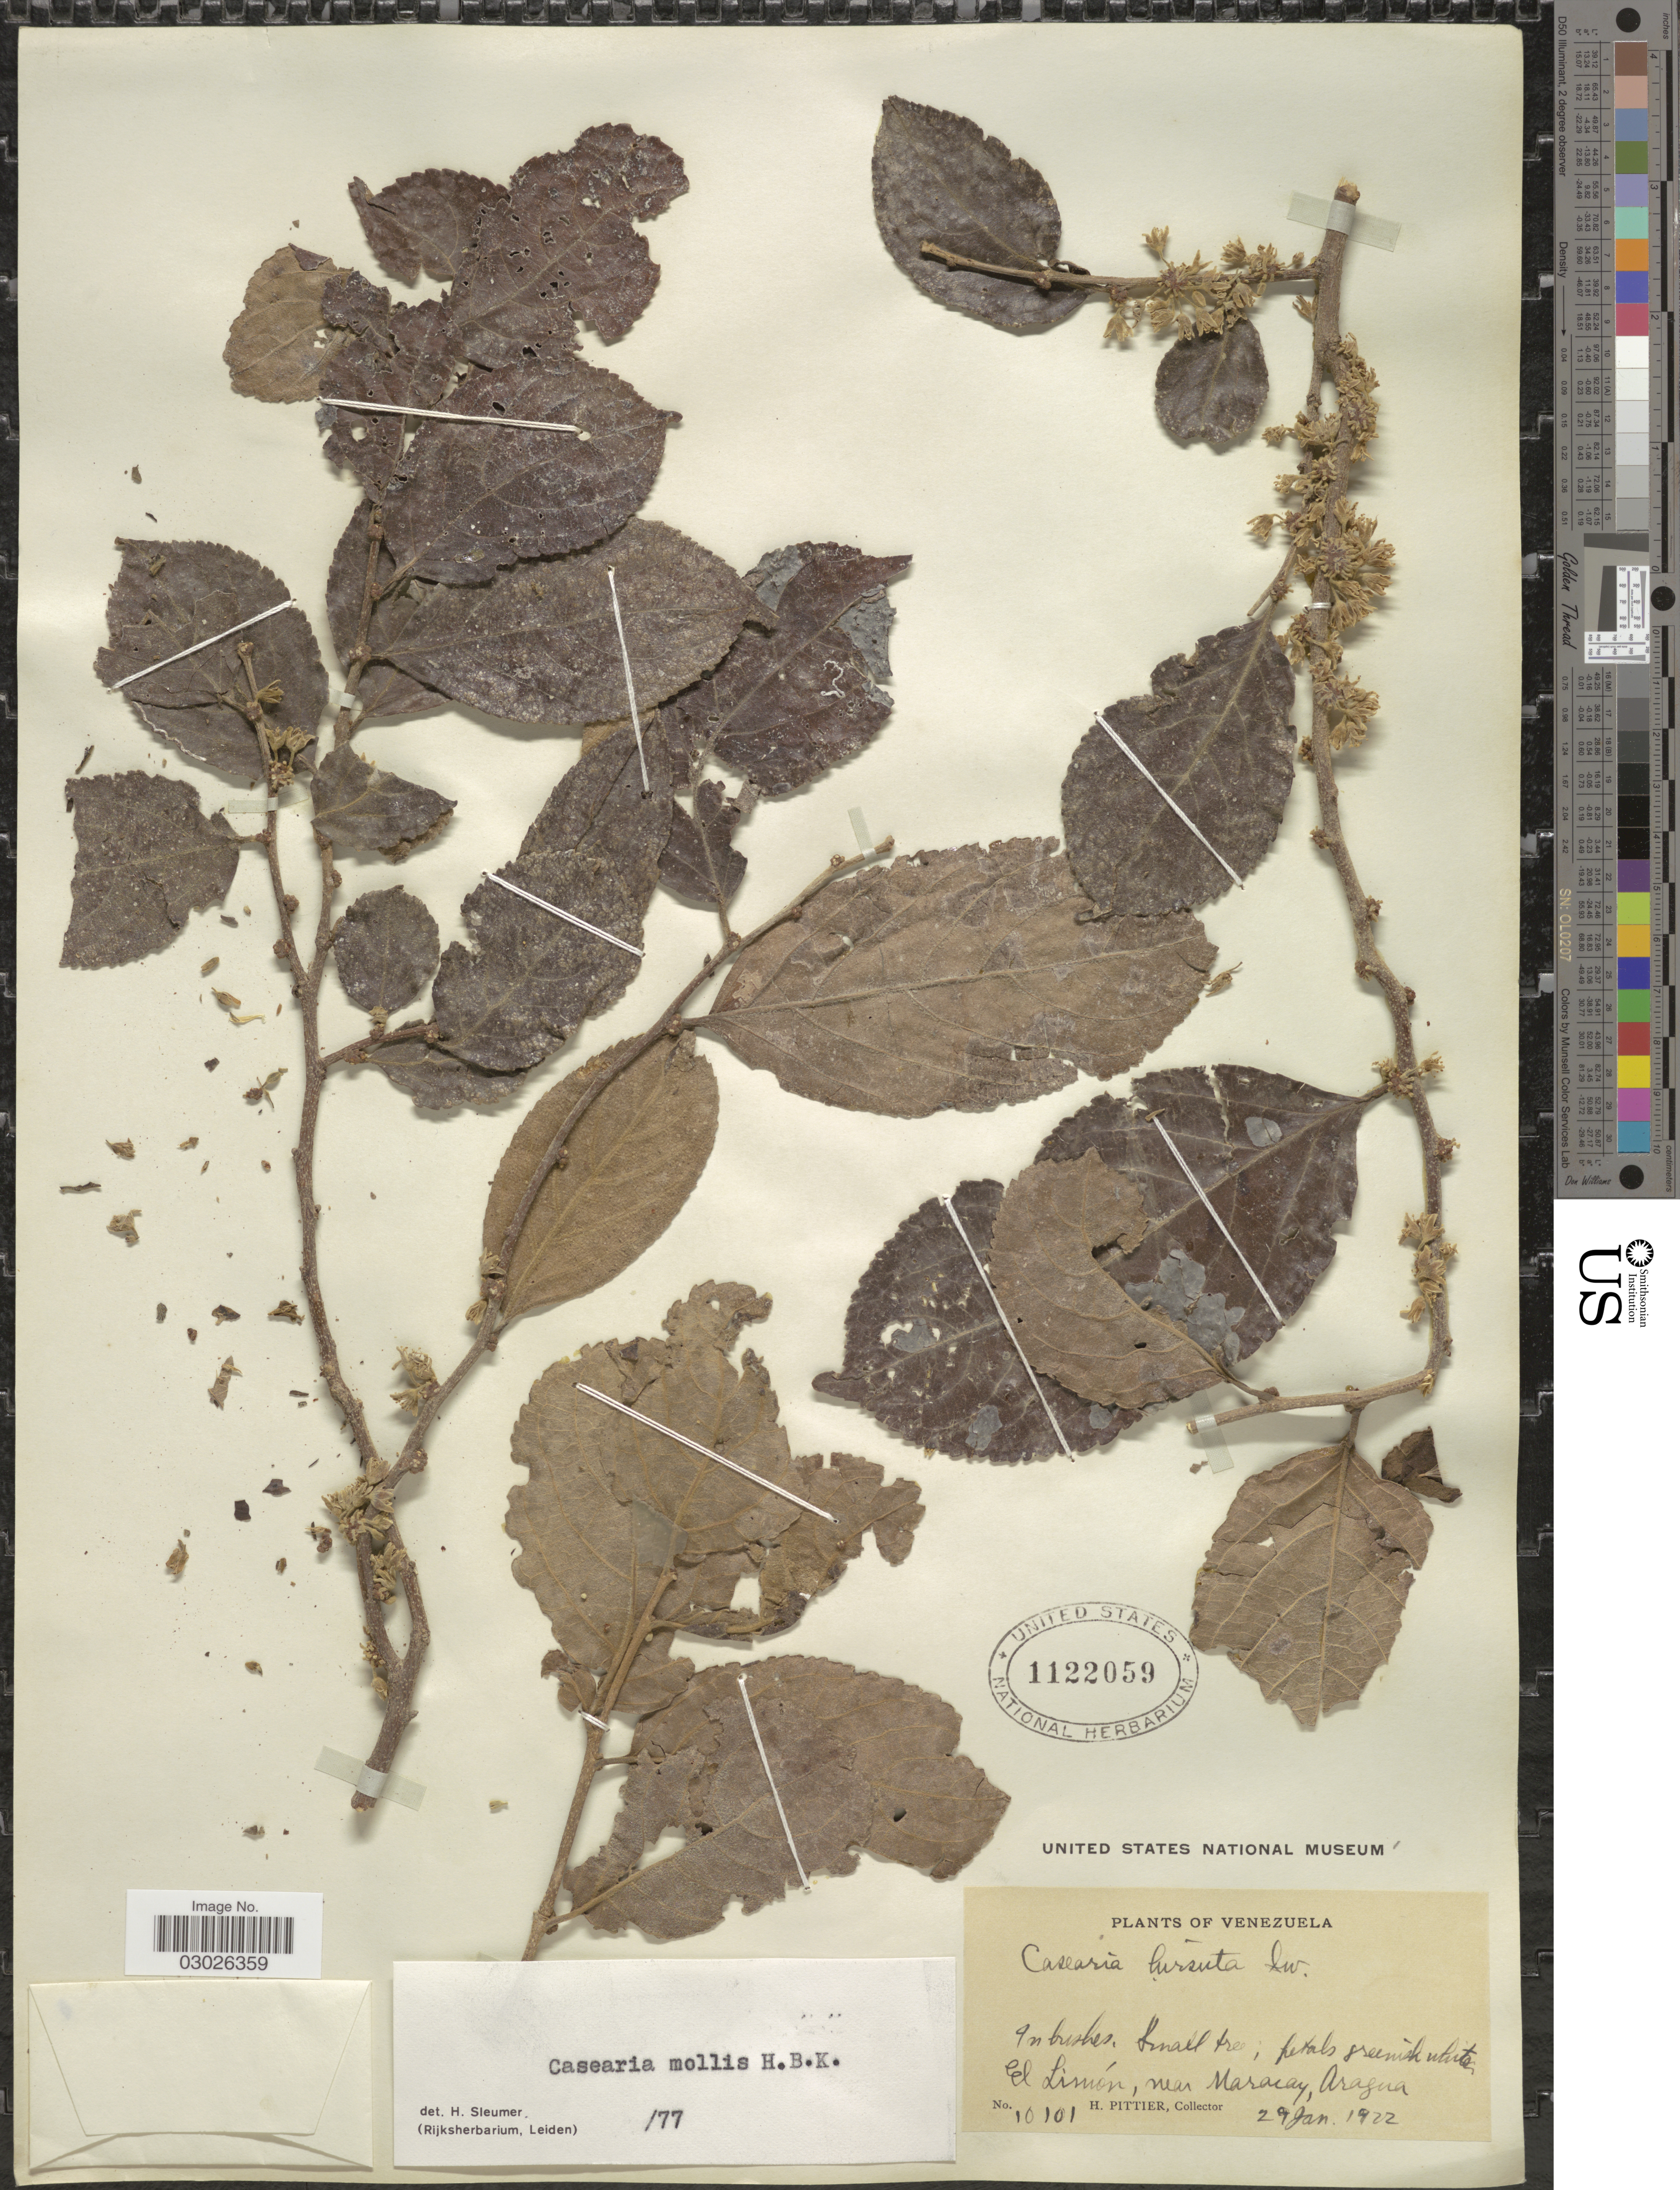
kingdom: Plantae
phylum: Tracheophyta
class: Magnoliopsida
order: Malpighiales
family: Salicaceae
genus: Casearia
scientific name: Casearia mollis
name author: Kunth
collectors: H. F. Pittier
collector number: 10101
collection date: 1922-01-29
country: Venezuela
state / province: Aragua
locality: El Limón, near Maracay, Aragua.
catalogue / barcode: US 1122059